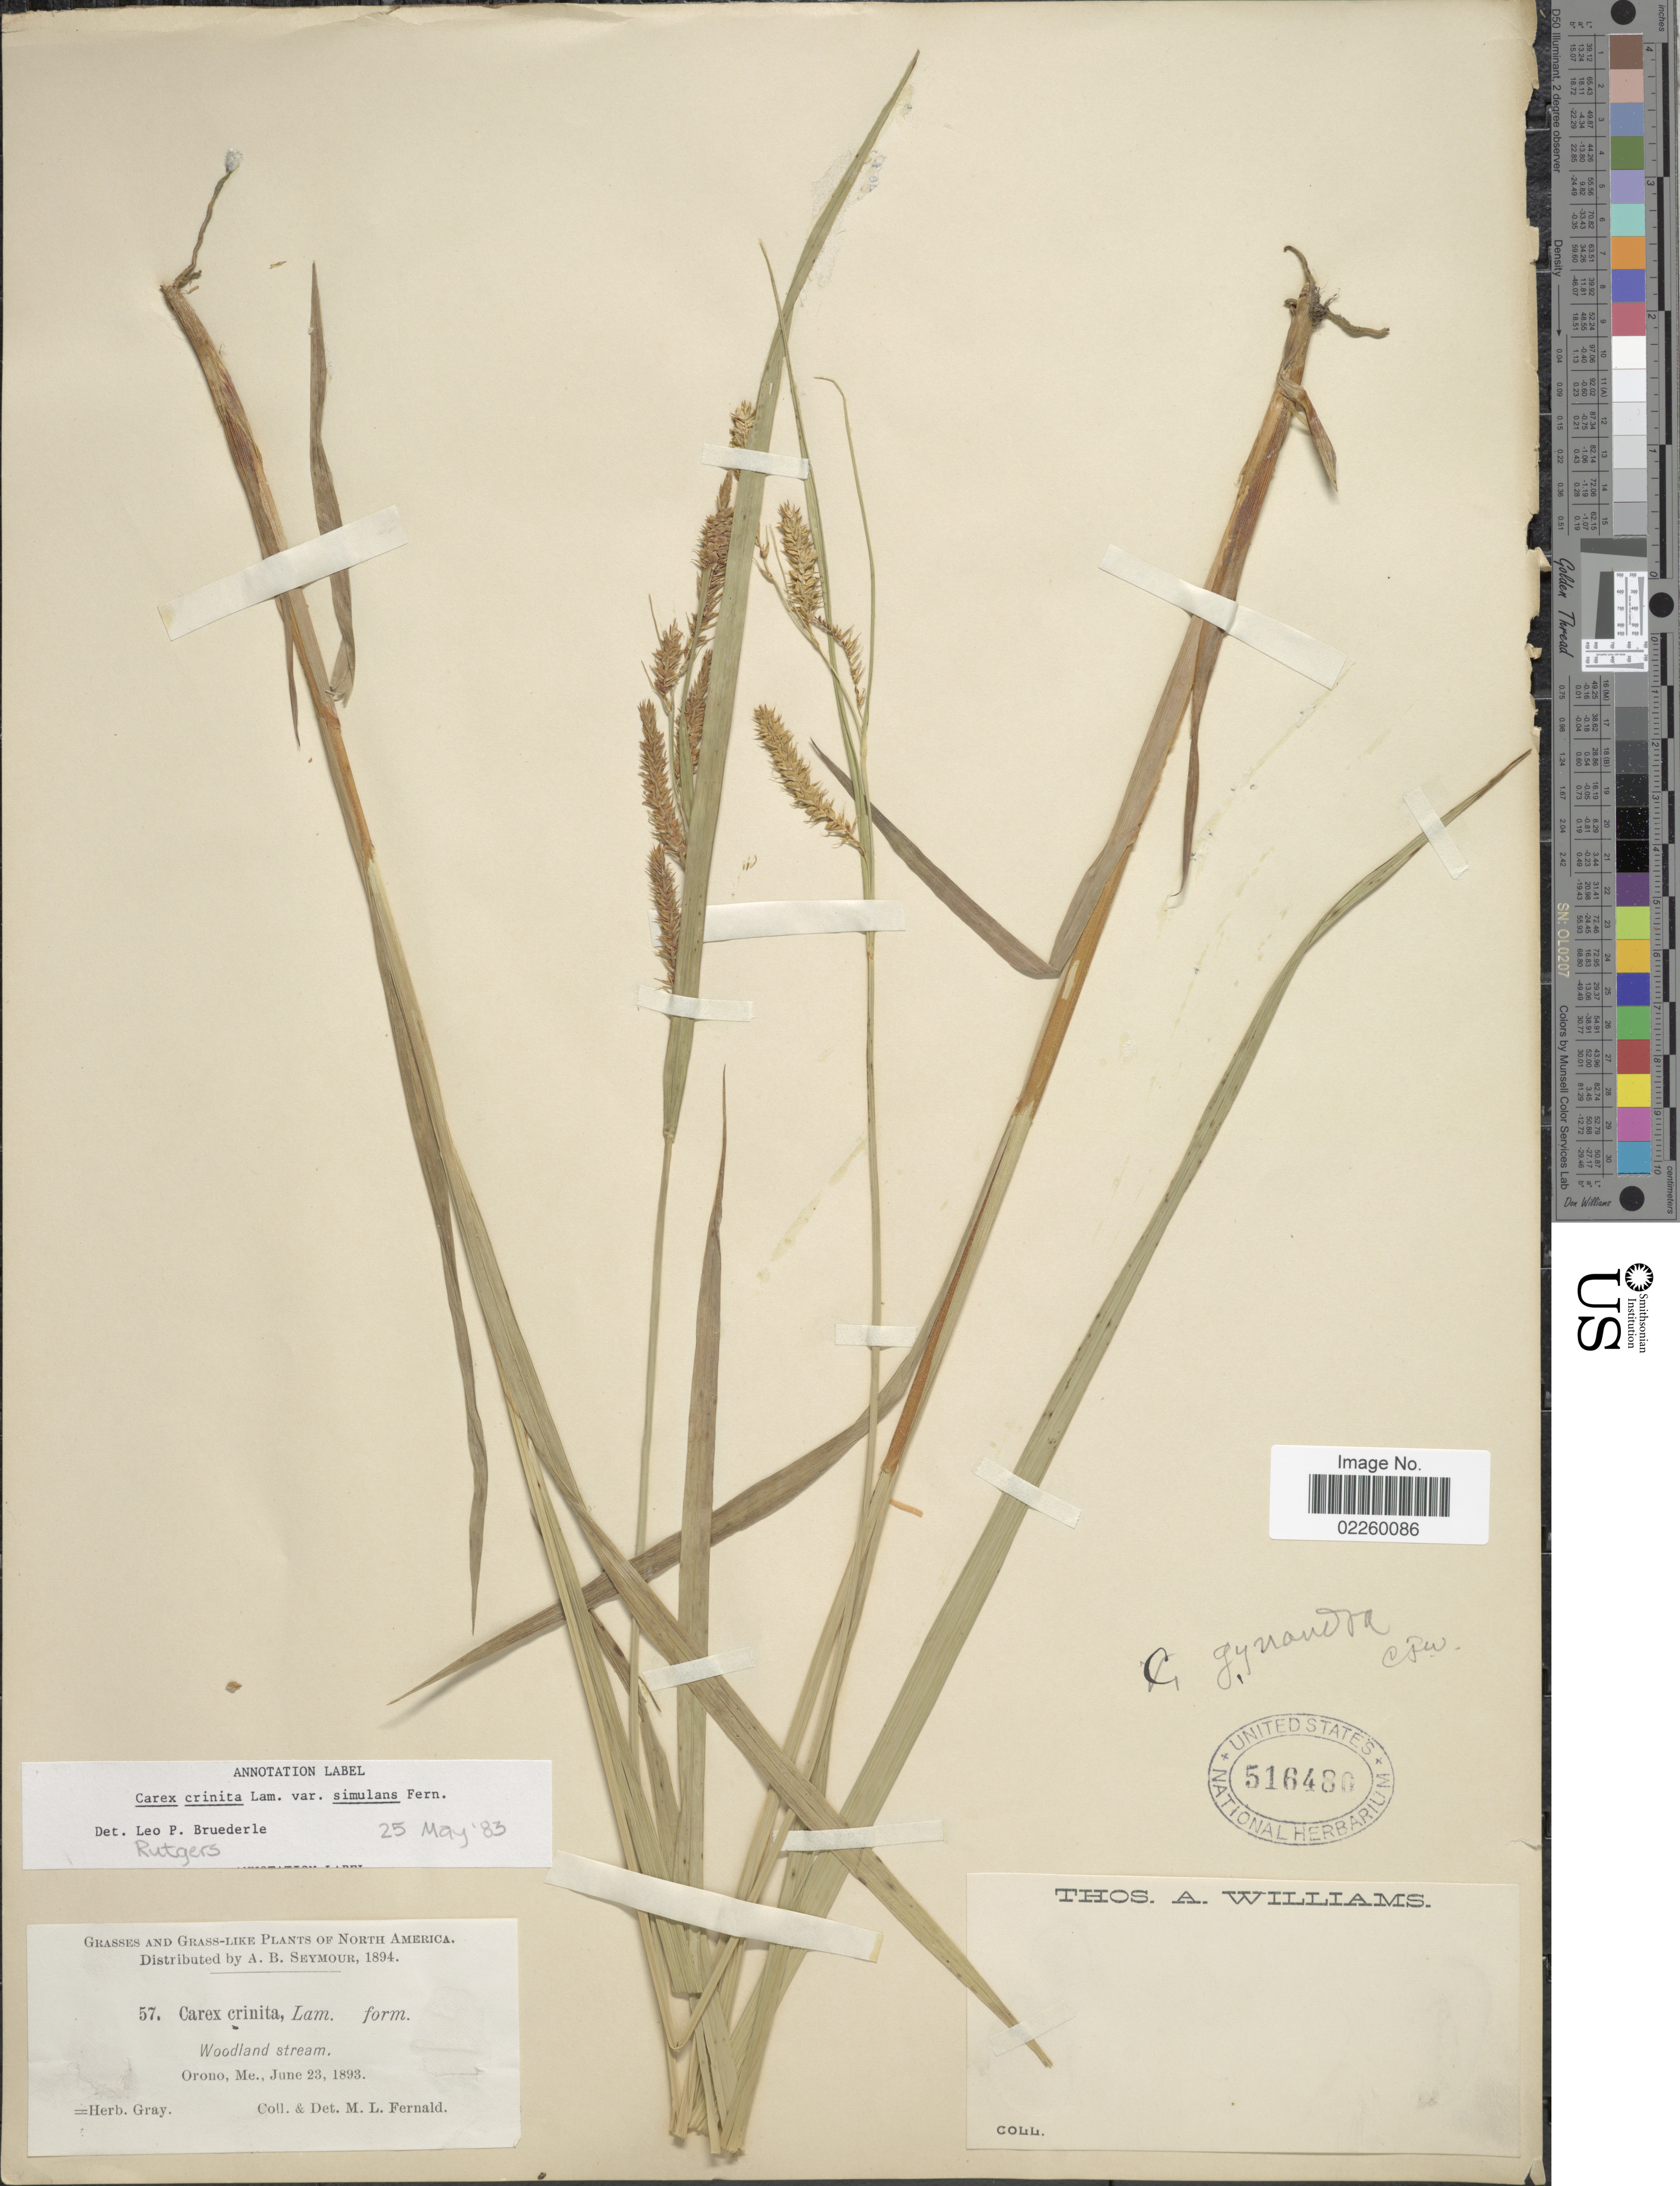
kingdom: Plantae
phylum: Tracheophyta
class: Liliopsida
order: Poales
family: Cyperaceae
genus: Carex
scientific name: Carex crinita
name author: Lam.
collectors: M. L. Fernald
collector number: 57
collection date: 1893-06-23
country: United States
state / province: Maine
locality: Orono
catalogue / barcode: US 516480